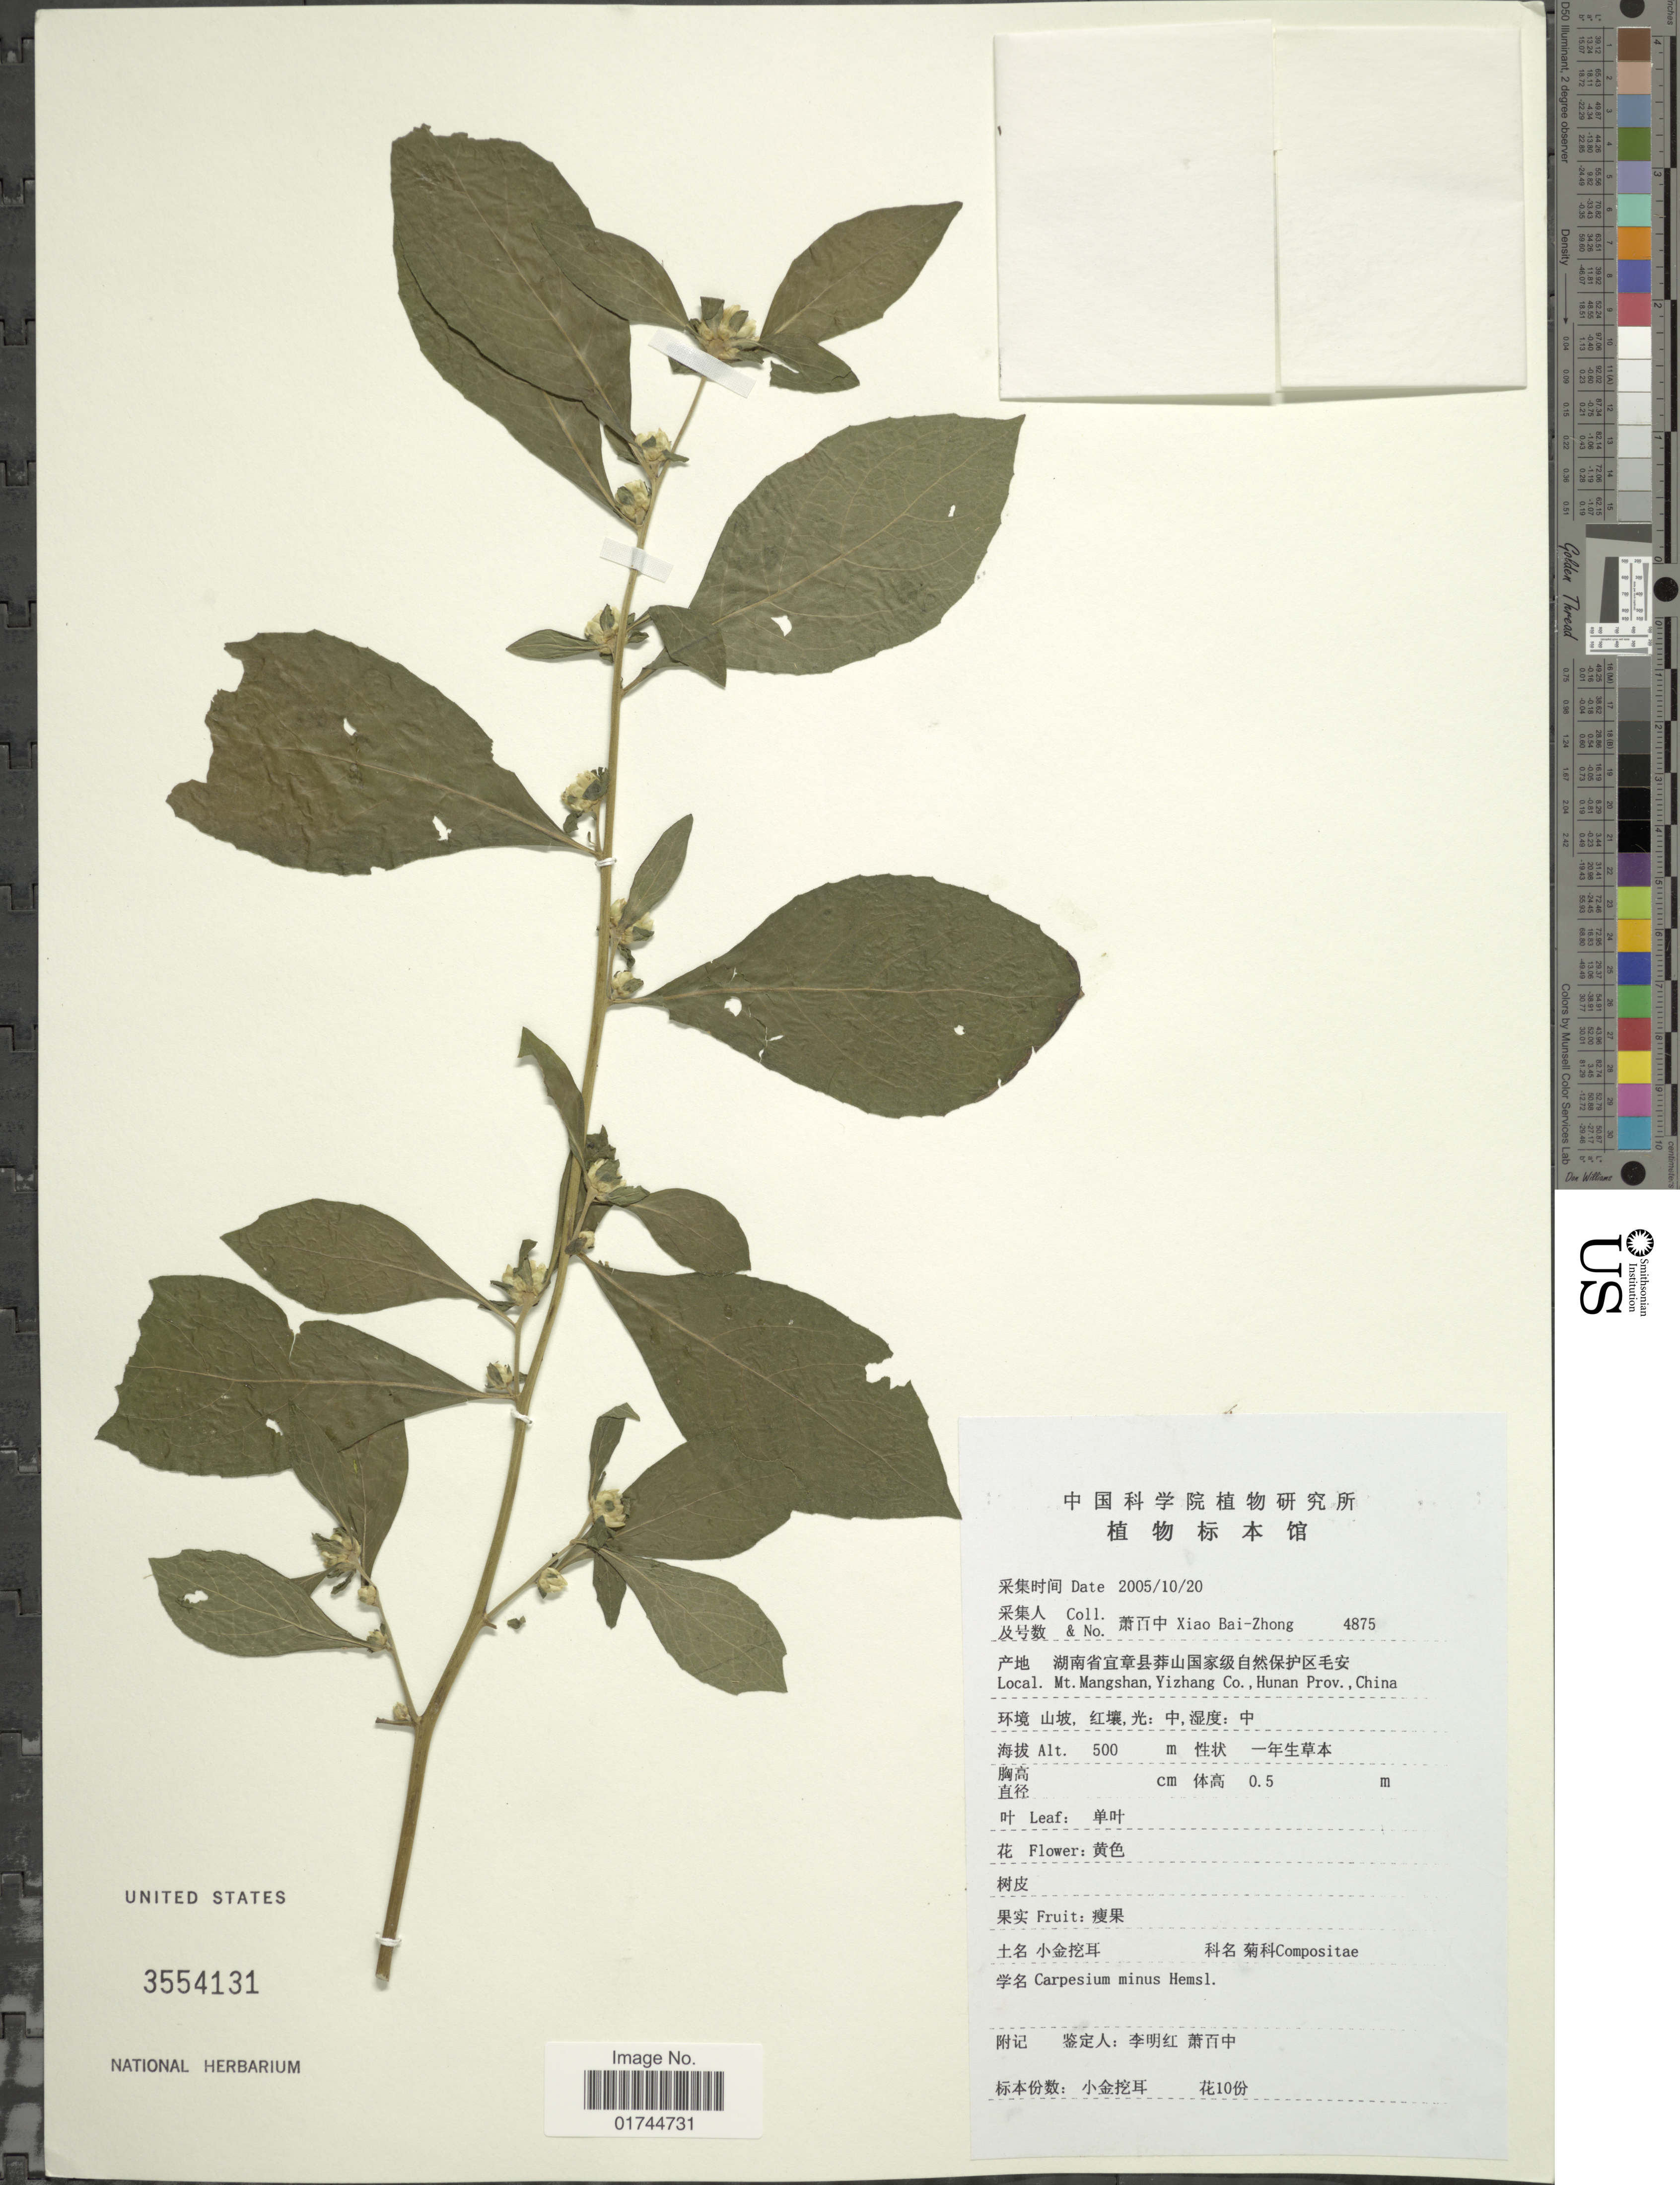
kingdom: Plantae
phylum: Tracheophyta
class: Magnoliopsida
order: Asterales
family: Asteraceae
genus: Carpesium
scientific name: Carpesium minus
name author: Hemsl.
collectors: B. Z. Xiao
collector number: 4875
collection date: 2005-10-20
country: China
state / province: Hunan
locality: Mt. Mangshan, Yizhang Co.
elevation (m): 500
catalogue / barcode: US 3554131